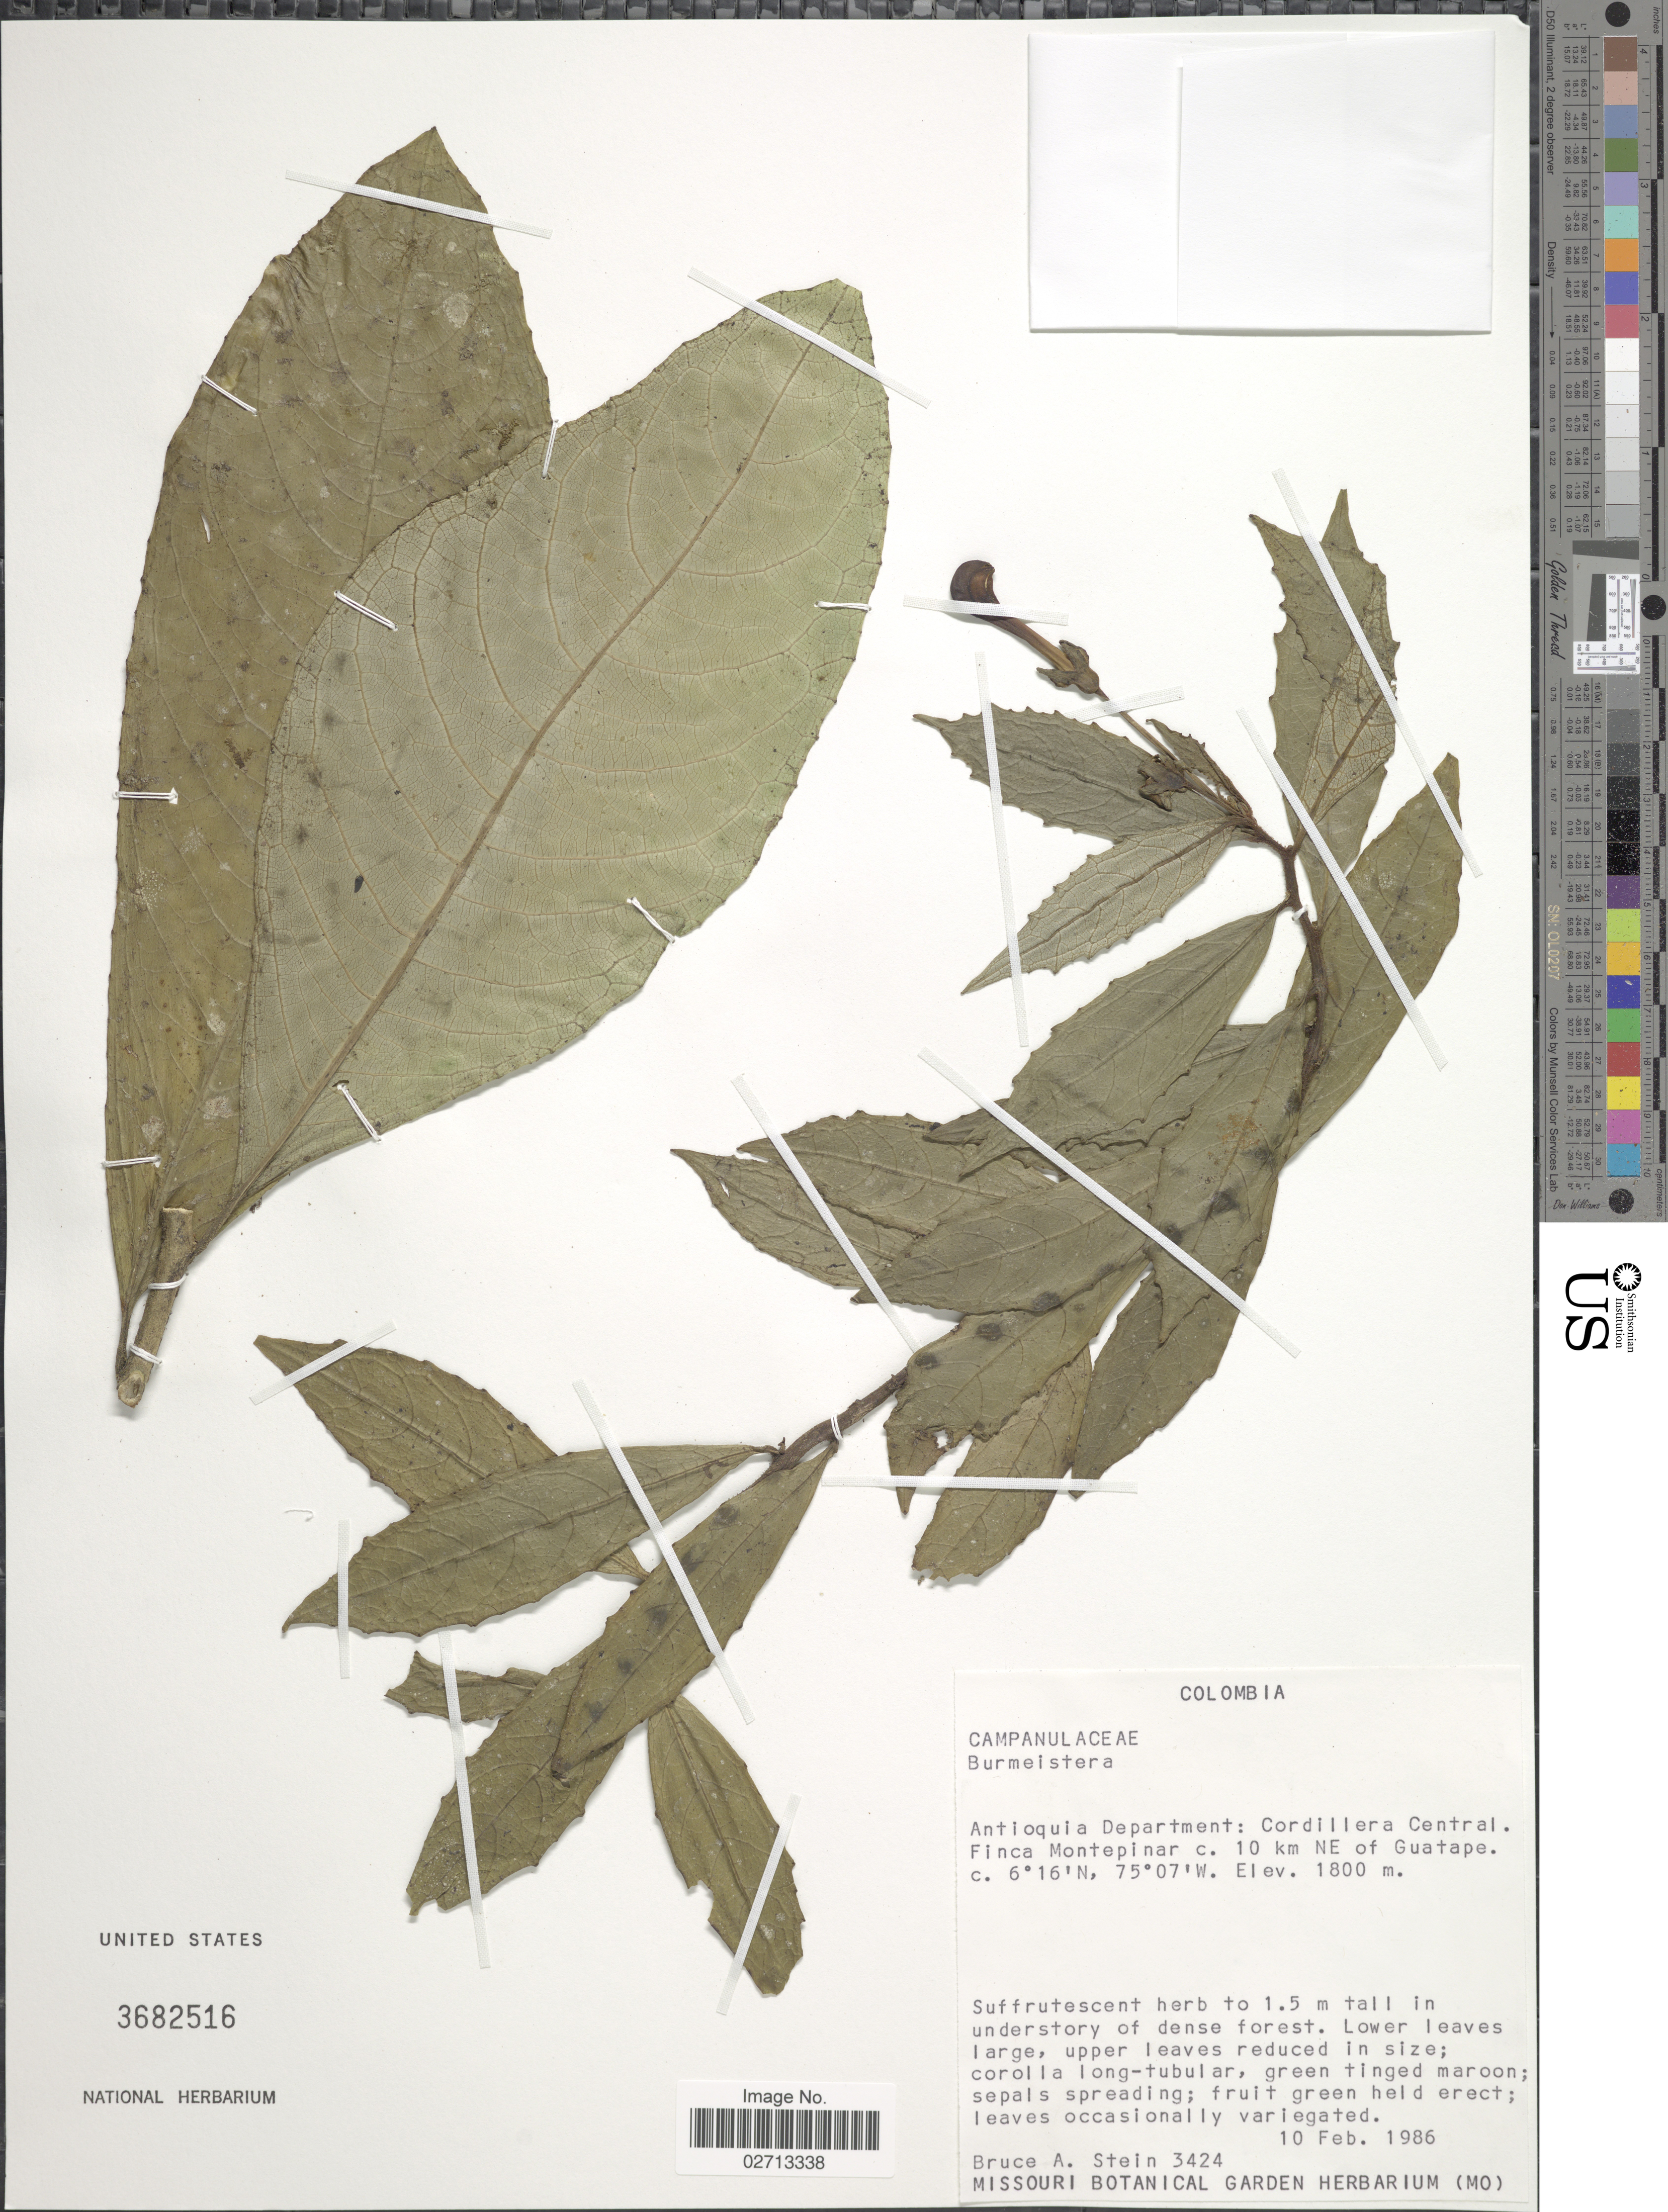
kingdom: Plantae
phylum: Tracheophyta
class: Magnoliopsida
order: Asterales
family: Campanulaceae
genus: Burmeistera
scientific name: Burmeistera sp.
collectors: B. A. Stein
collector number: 3424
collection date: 1986-02-10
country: Colombia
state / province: Antioquia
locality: Antioquia Department: Cordillera Central. Finca Montepinar c. 10 km NE of Guatape.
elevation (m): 1800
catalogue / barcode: US 3682516